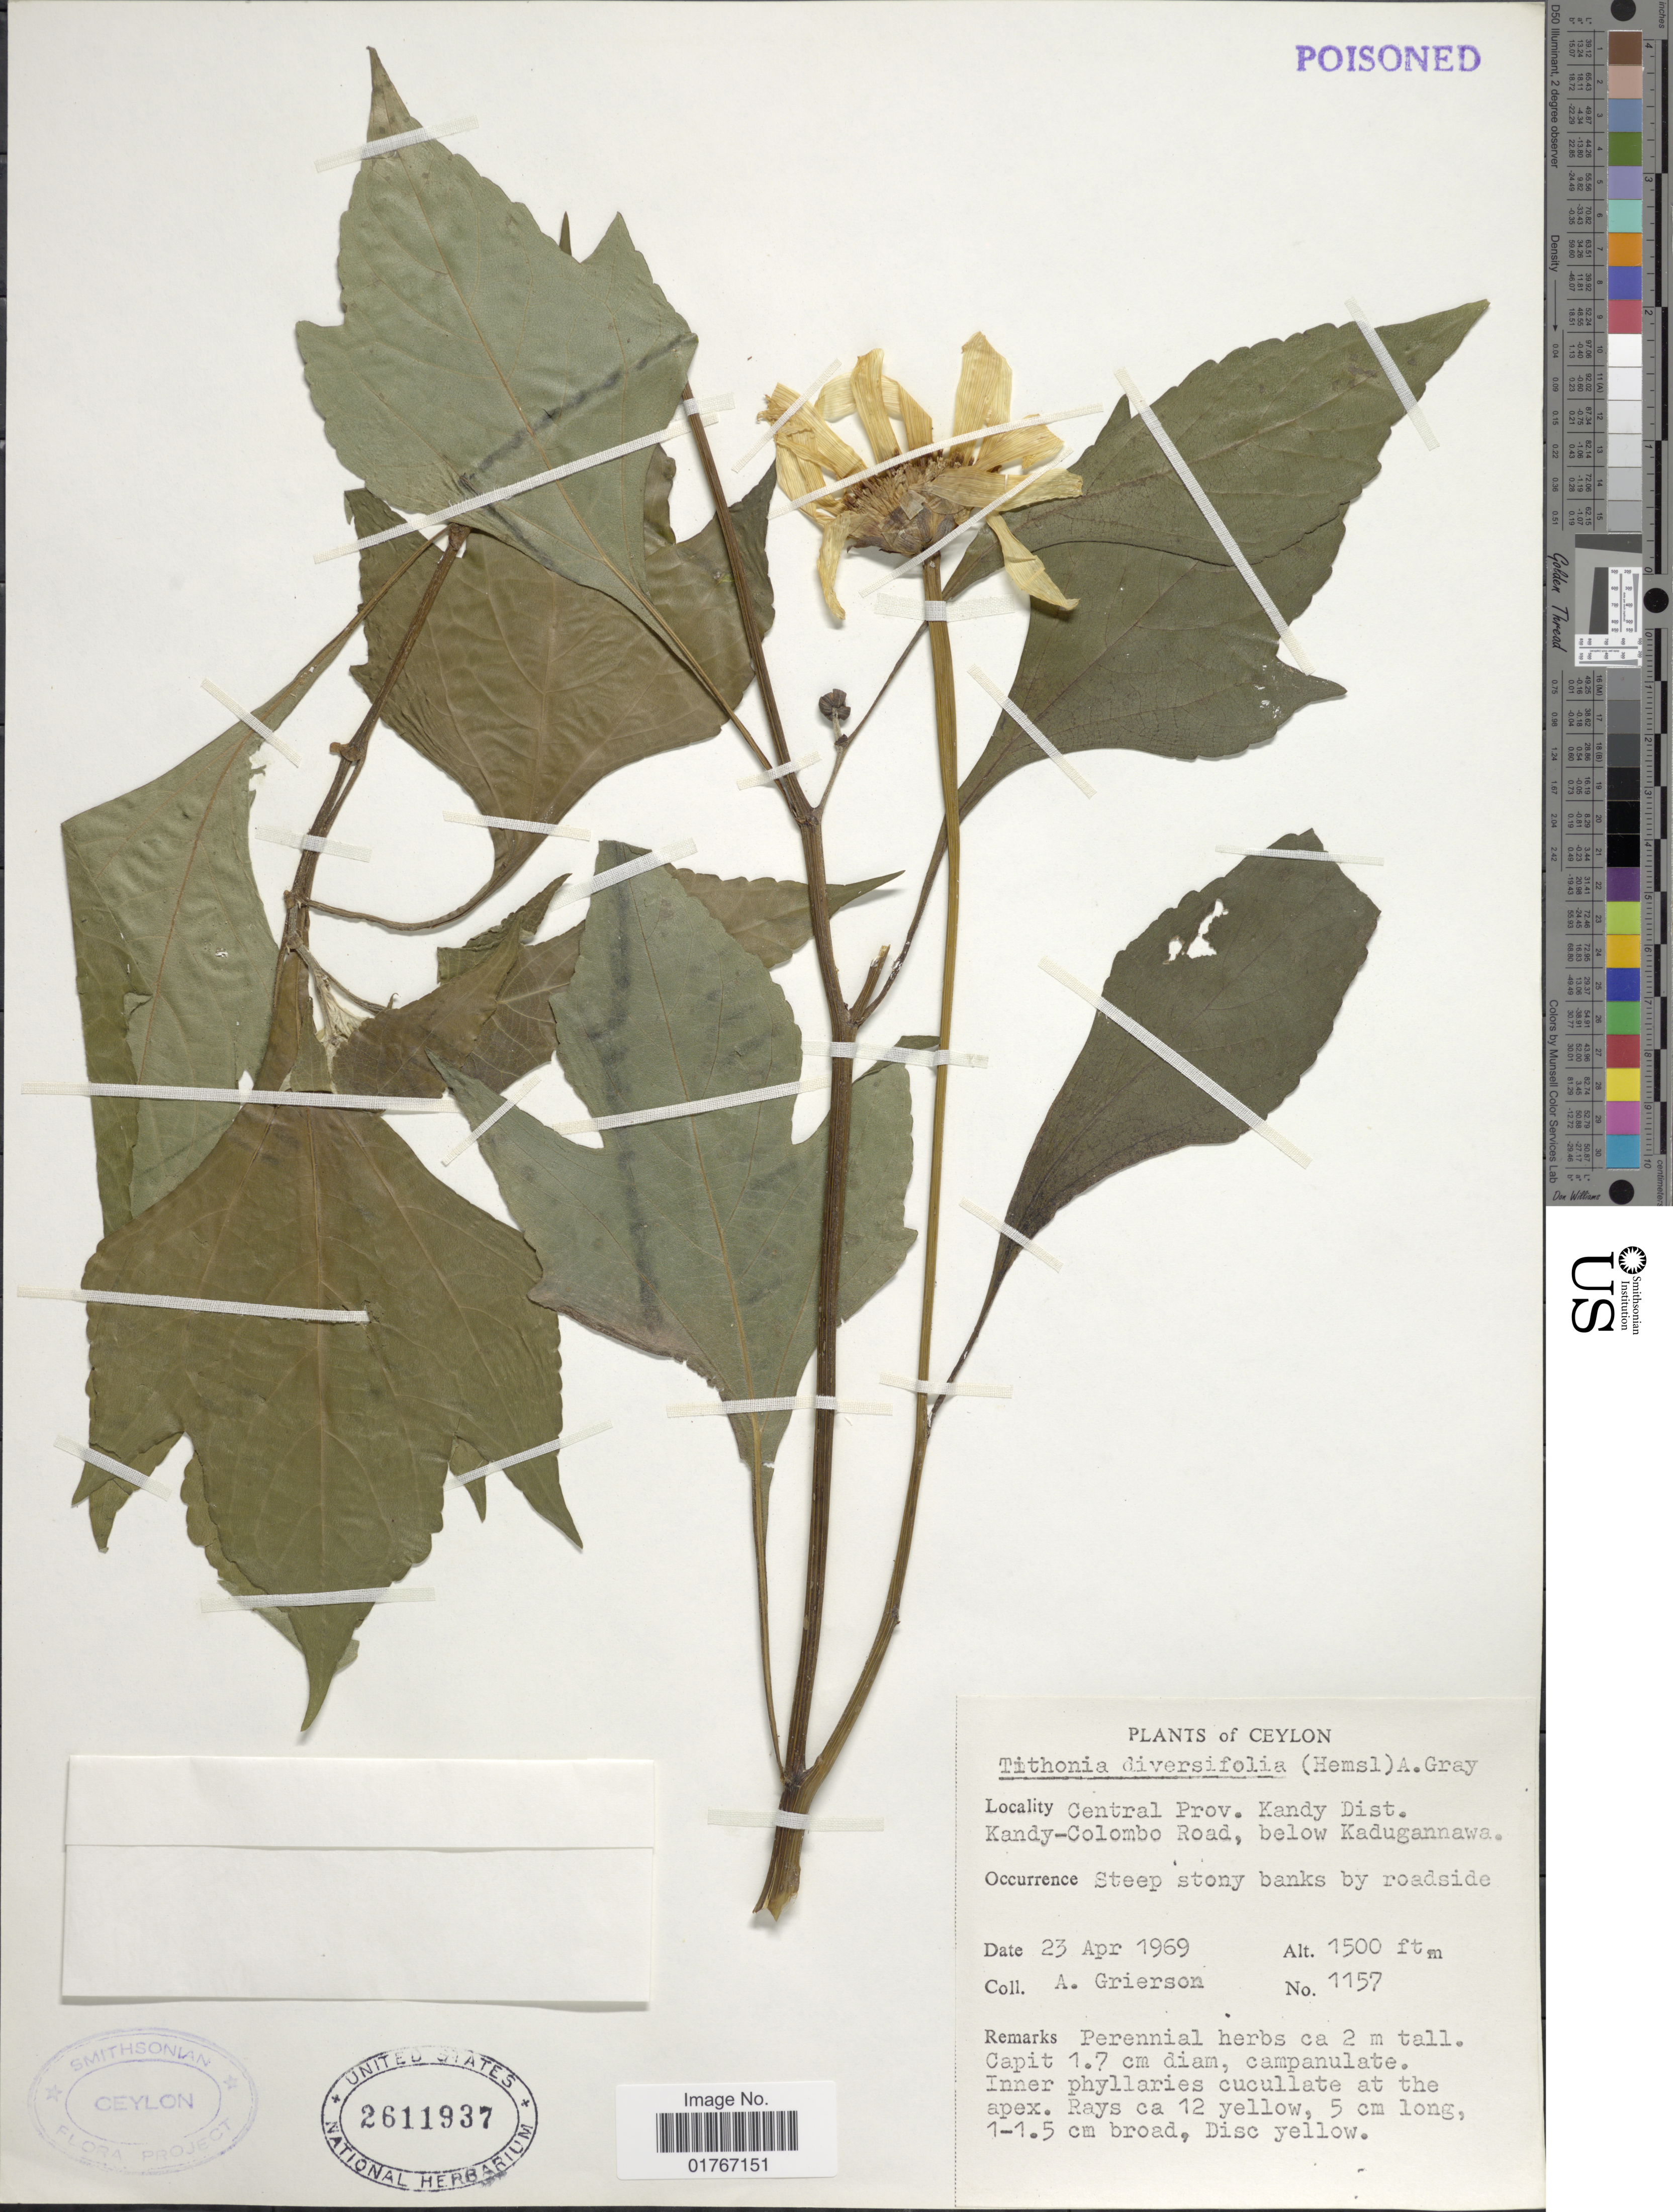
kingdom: Plantae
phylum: Tracheophyta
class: Magnoliopsida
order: Asterales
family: Asteraceae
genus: Tithonia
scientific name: Tithonia diversifolia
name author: (Hemsl.) A. Gray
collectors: A. Grierson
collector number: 1157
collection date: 1969-04-23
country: Sri Lanka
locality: Ceylon, Central Prov. Kandy Dist. Kandy-Colombo Road, below Kadugannawa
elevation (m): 457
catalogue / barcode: US 2611937